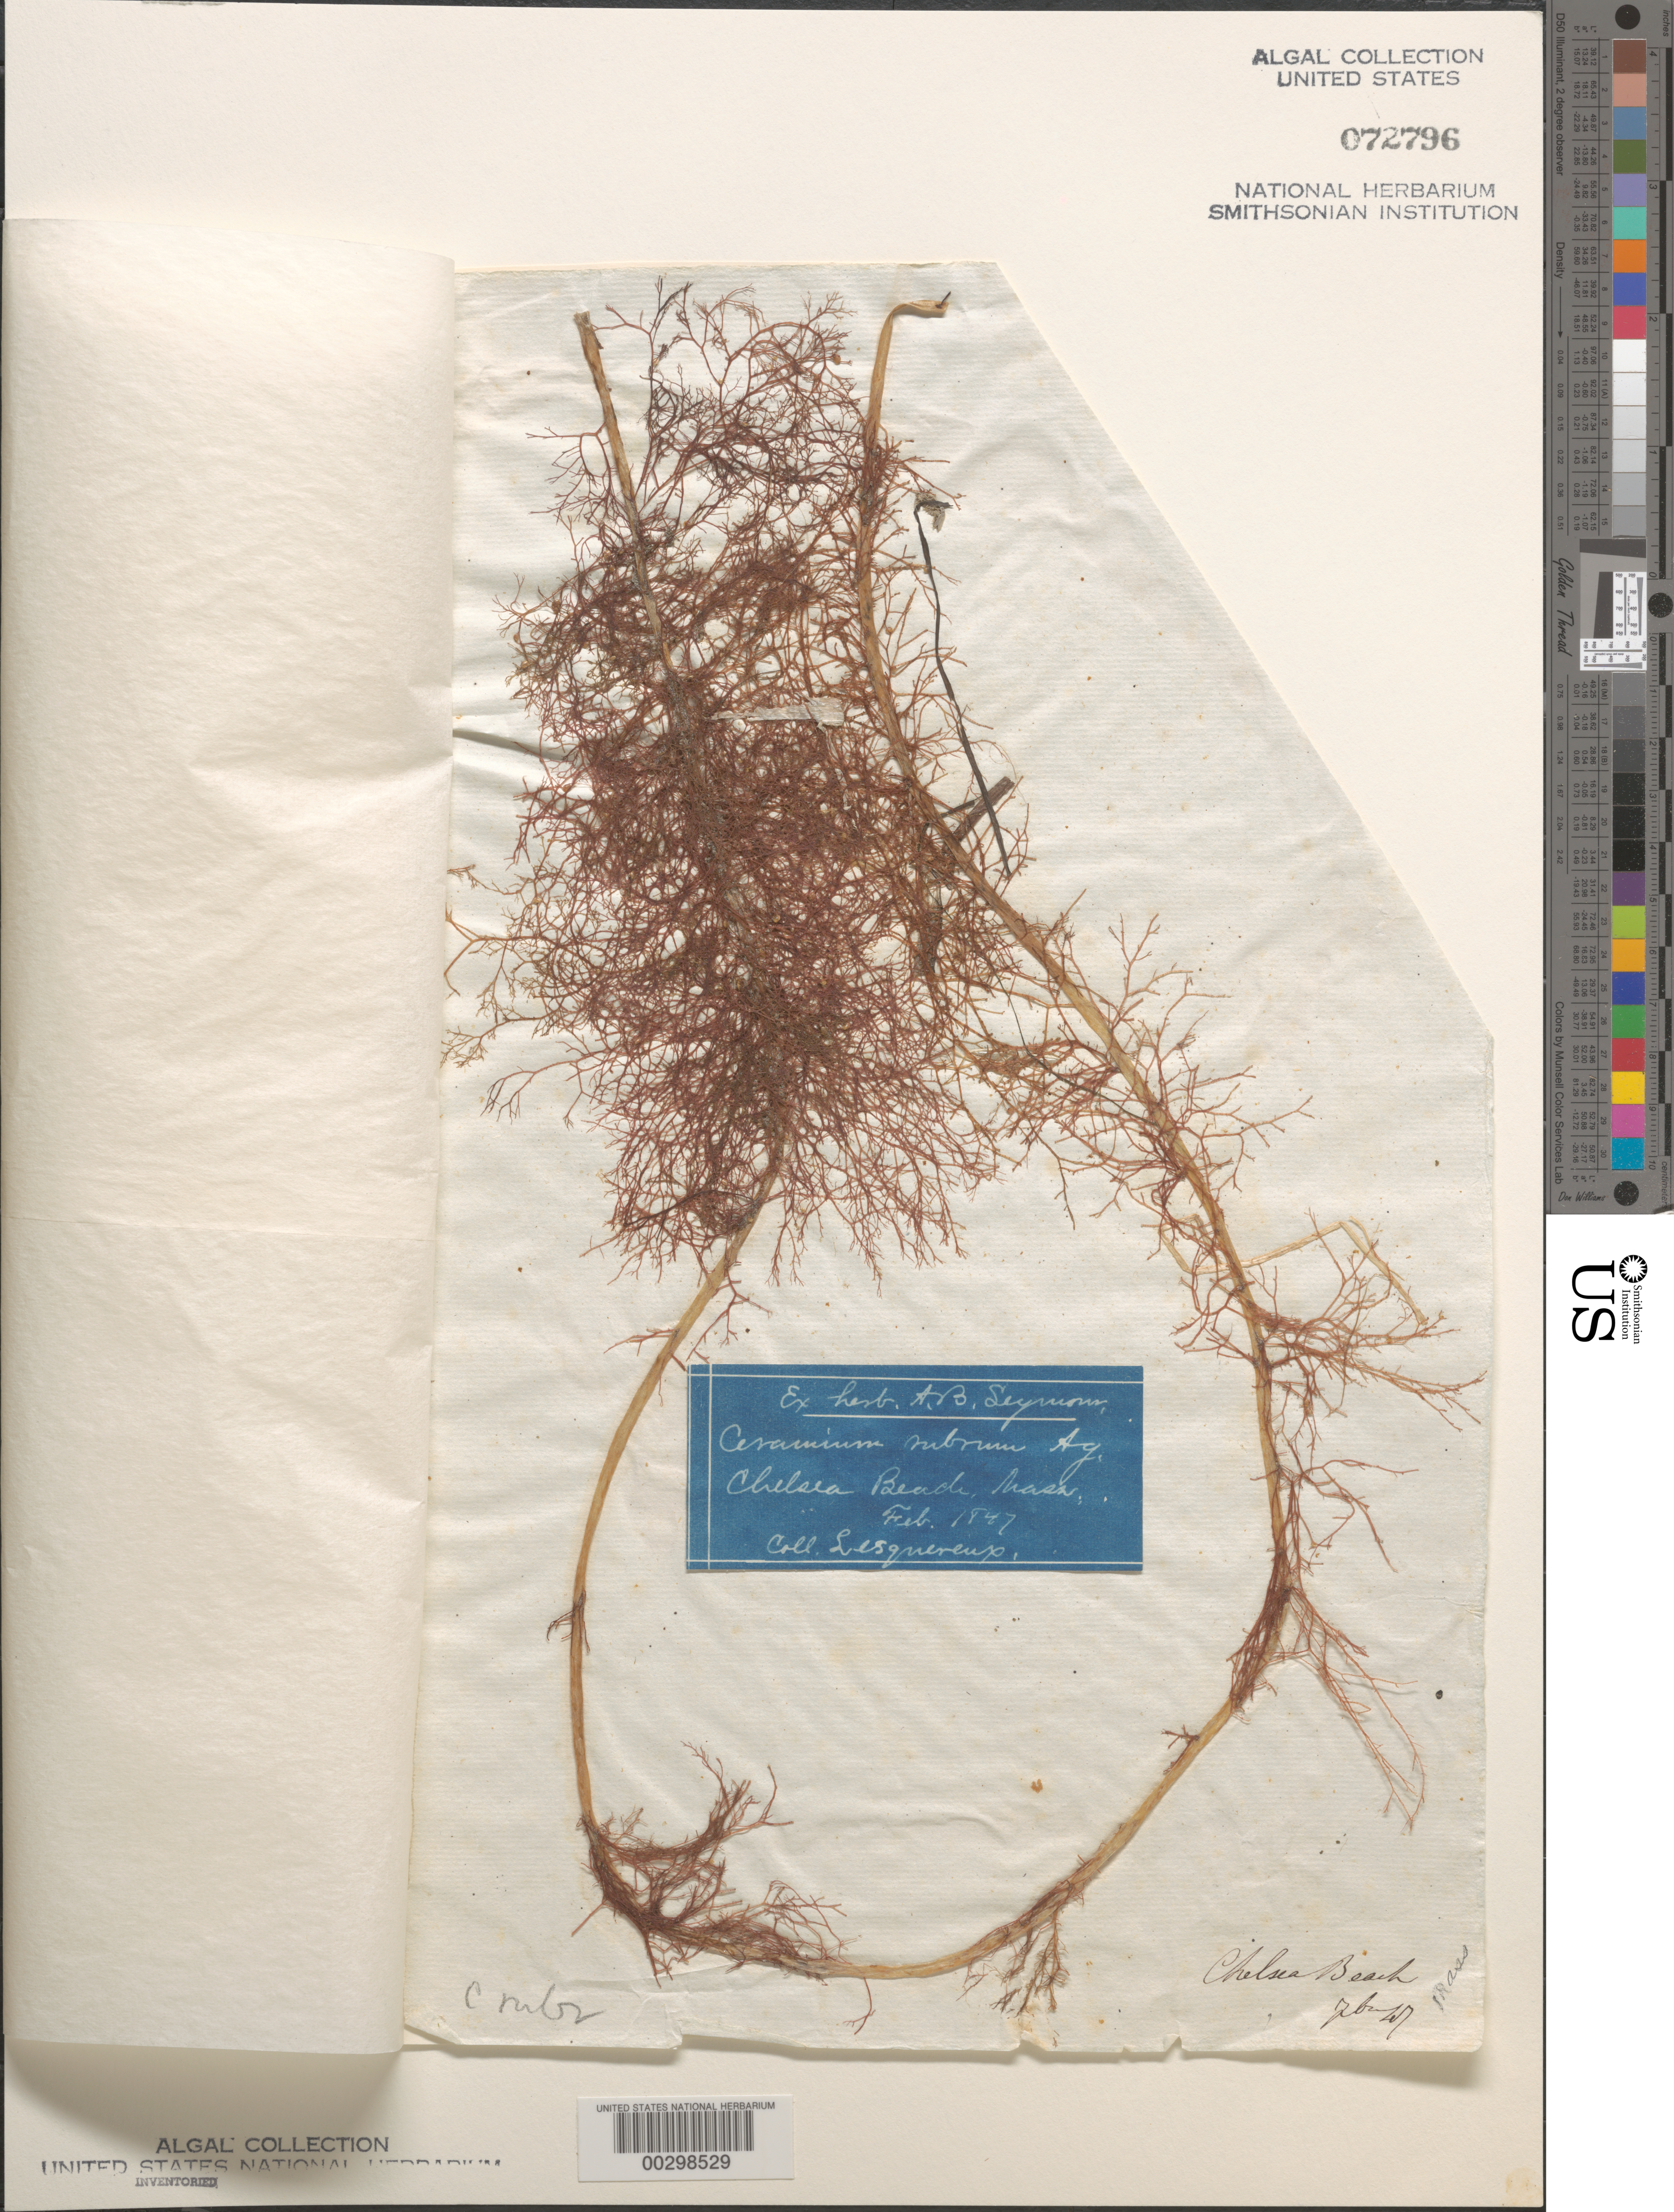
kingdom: Plantae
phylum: Rhodophyta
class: Florideophyceae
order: Ceramiales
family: Ceramiaceae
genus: Ceramium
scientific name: Ceramium rubrum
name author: C. Agardh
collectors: C. L. Lesquereux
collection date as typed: Feb 1847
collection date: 1847-02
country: United States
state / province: Massachusetts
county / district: Suffolk County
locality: Chelsea Beach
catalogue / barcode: US 72796